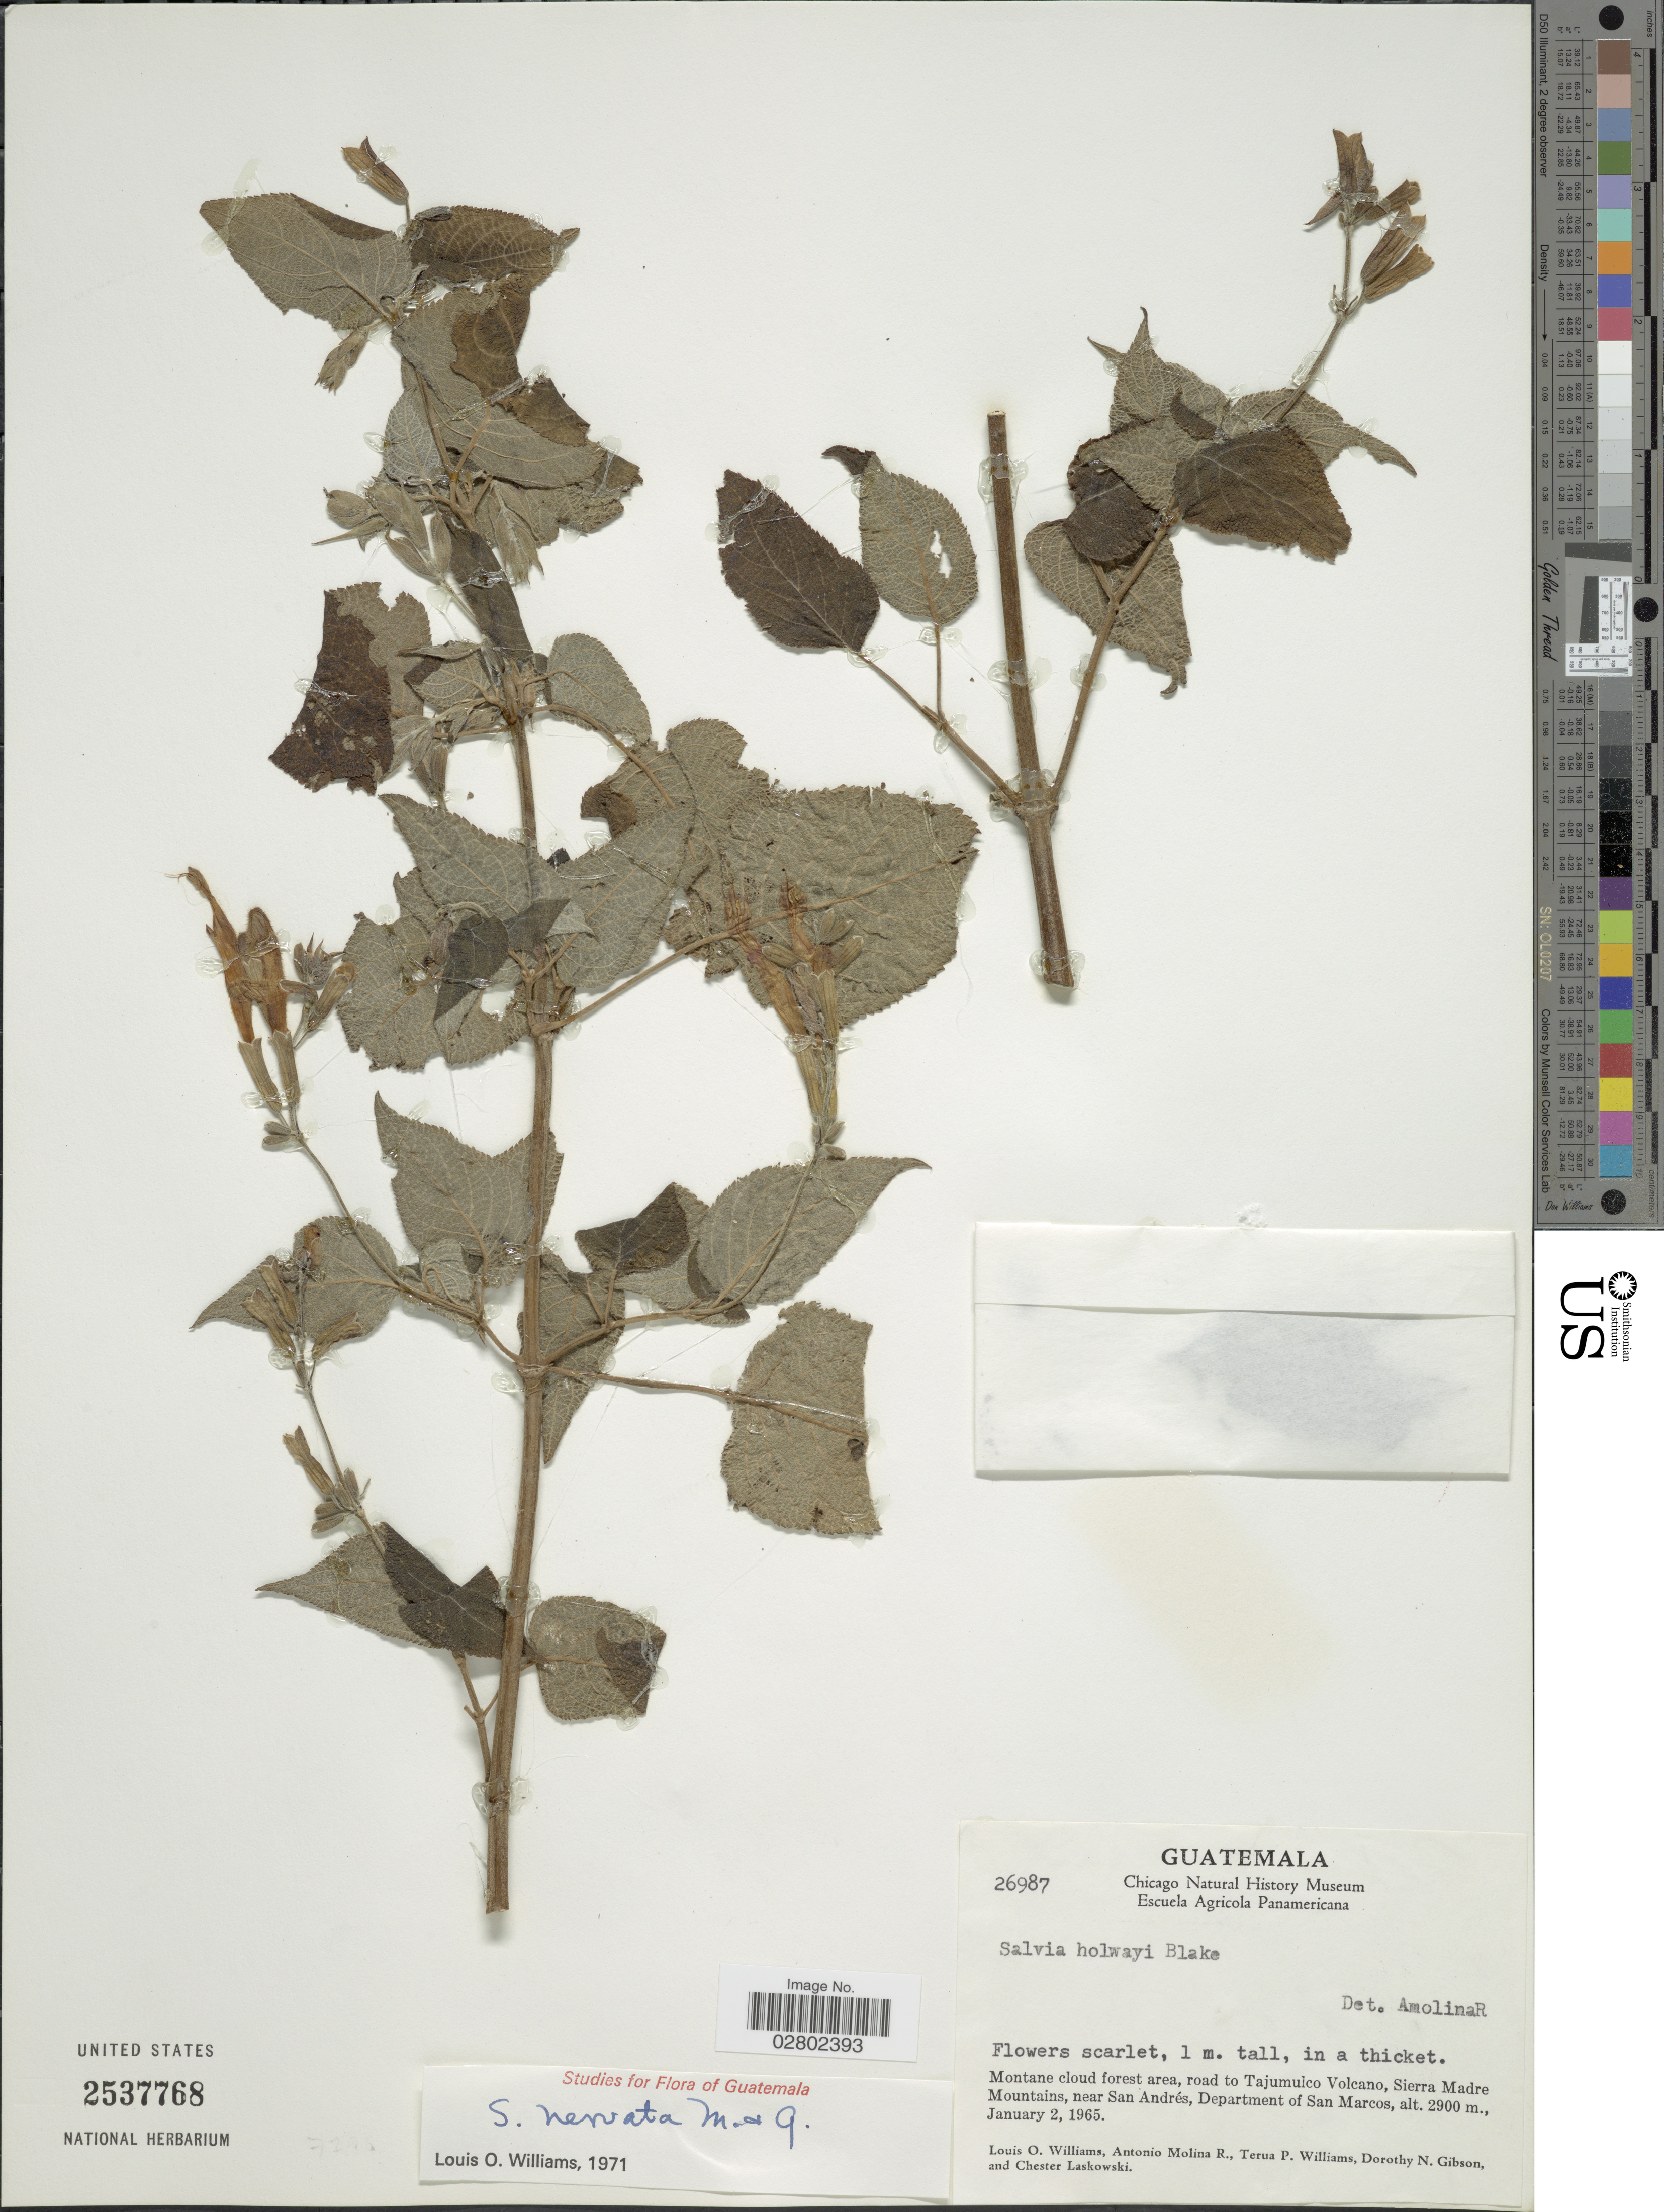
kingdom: Plantae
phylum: Tracheophyta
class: Magnoliopsida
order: Lamiales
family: Lamiaceae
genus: Salvia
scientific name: Salvia nervata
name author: M. Martens & Galeotti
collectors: L. O. Williams, A. Molina R., T. P. Williams, D. N. Gibson & C. Laskowski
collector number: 26987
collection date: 1965-01-02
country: Guatemala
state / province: San Marcos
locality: Montane cloud forest area, road to Tajumulco Volcano, Sierra Madre Mountains, near San Andrés, Department of San Marcos.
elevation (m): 2900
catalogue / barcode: US 2537768